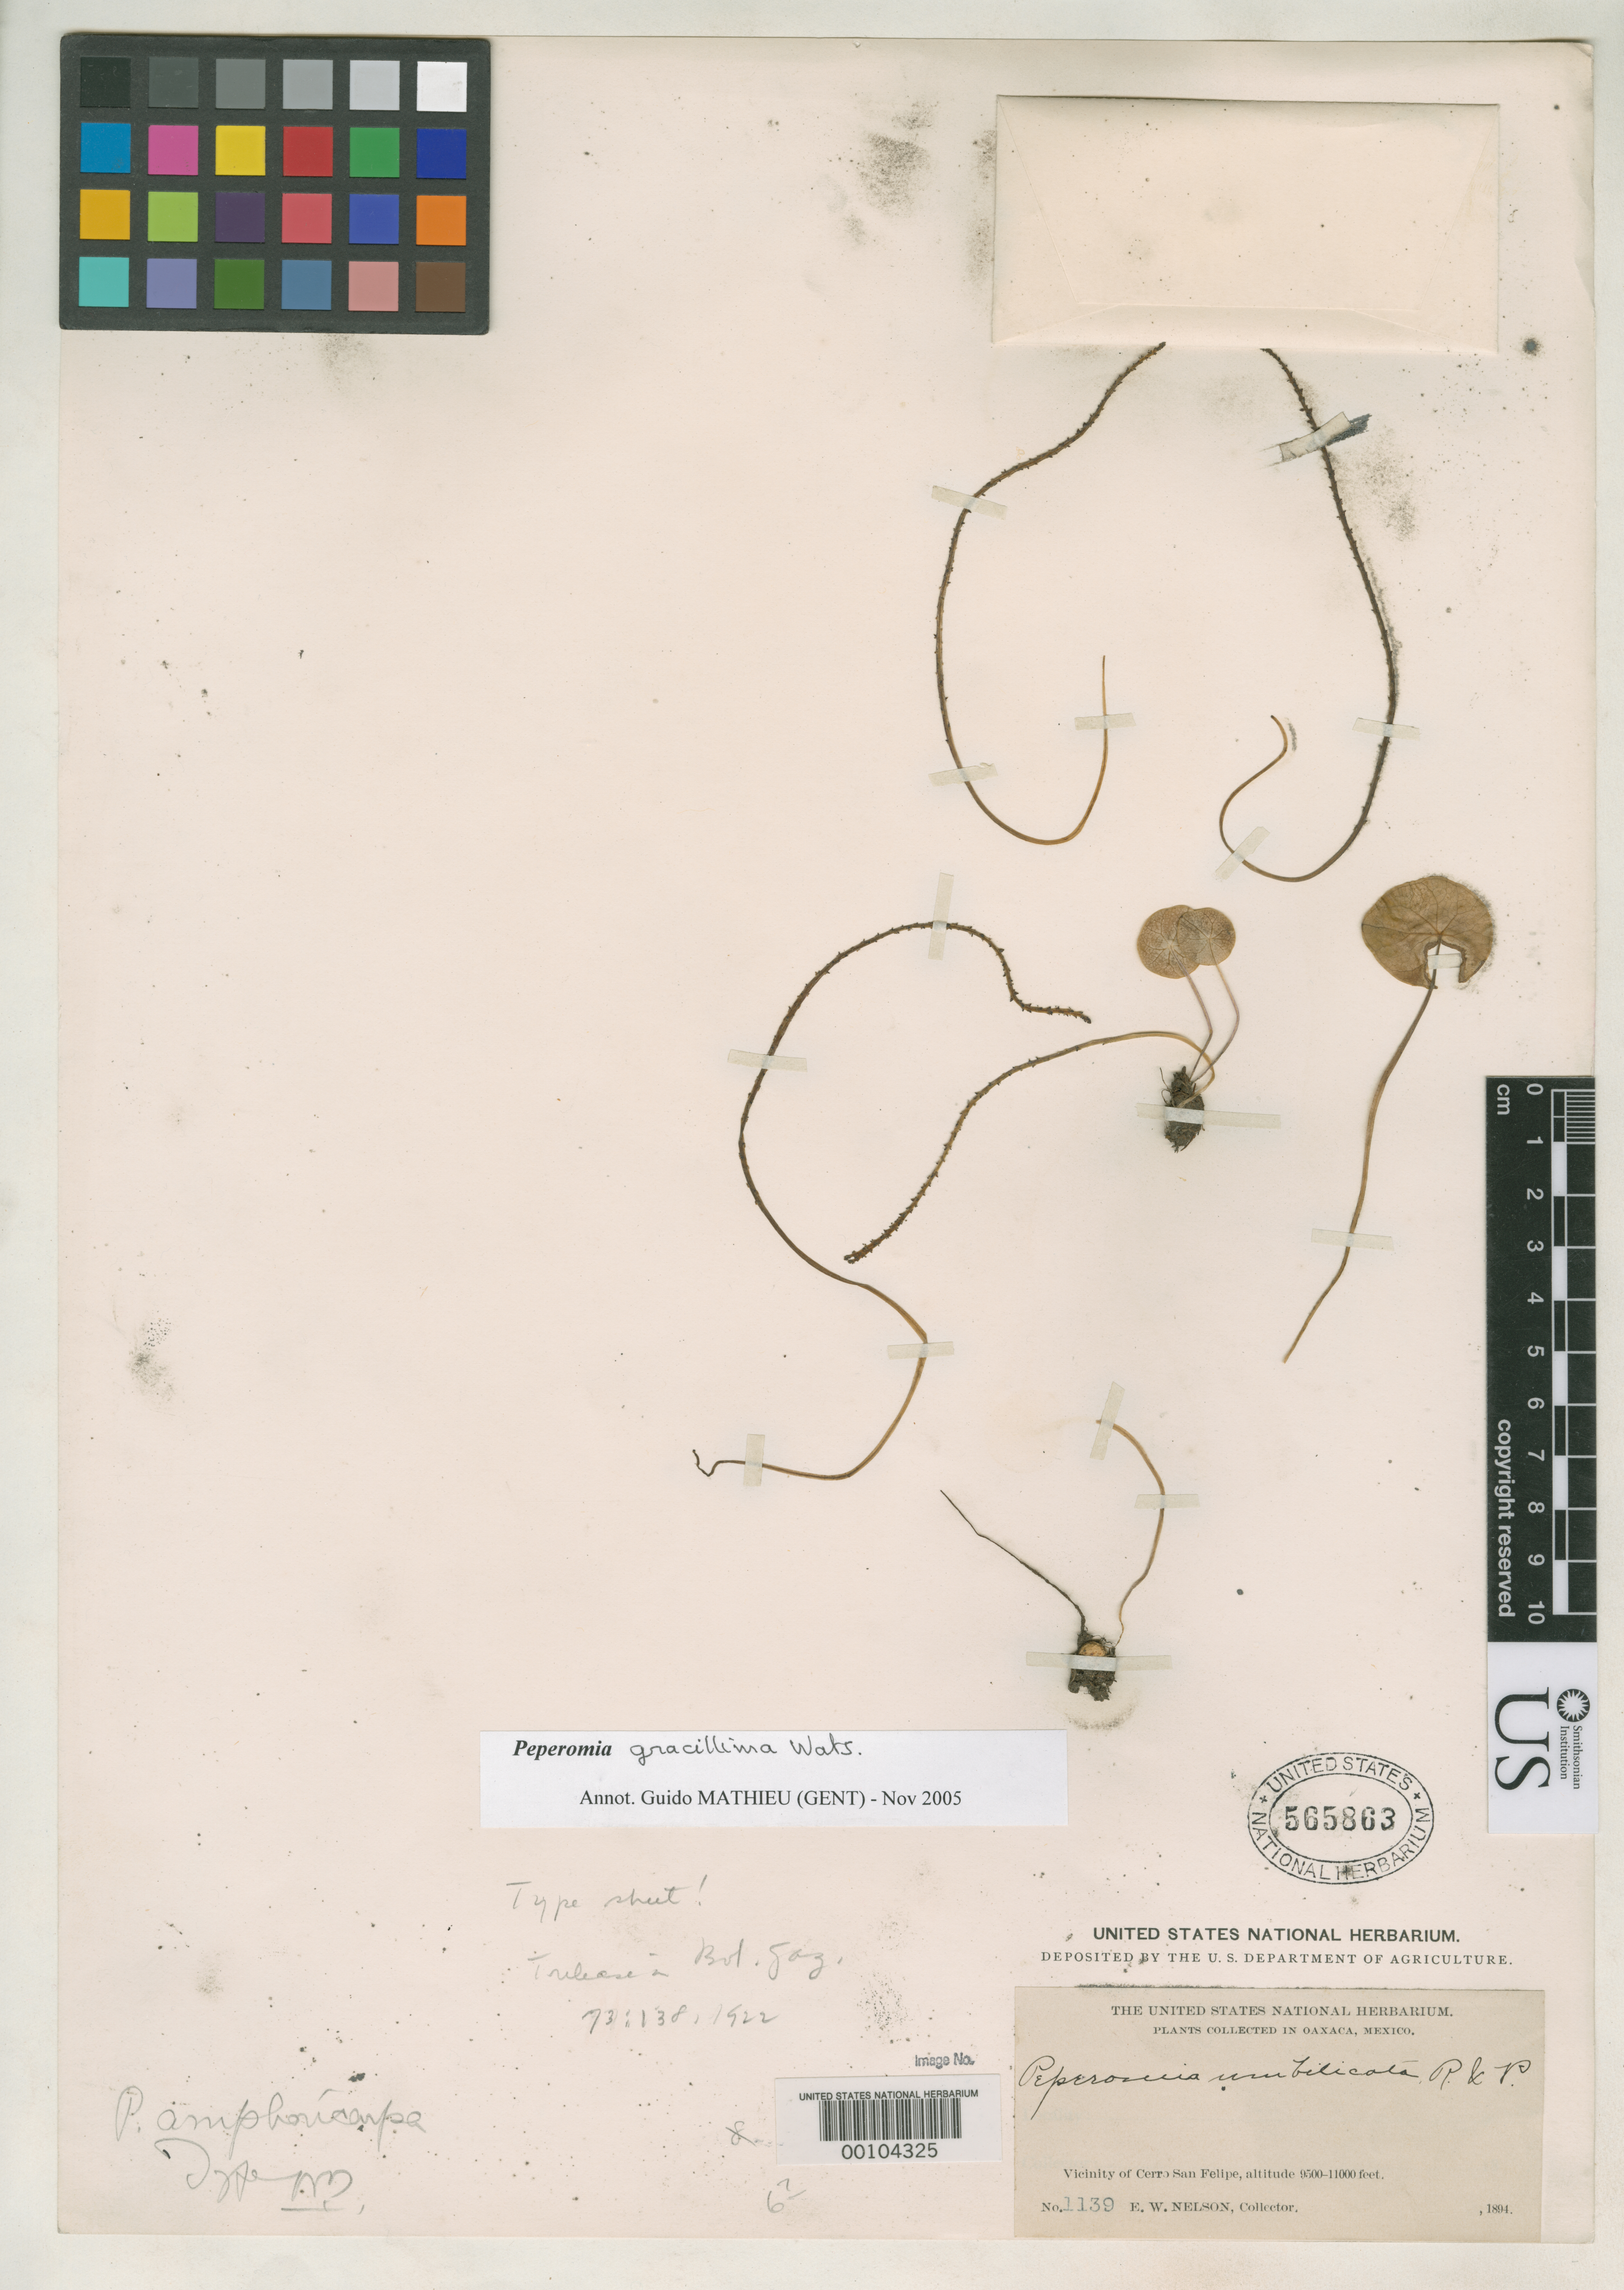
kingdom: Plantae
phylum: Tracheophyta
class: Magnoliopsida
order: Piperales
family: Piperaceae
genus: Peperomia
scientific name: Peperomia amphoricarpa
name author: Trel.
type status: Holotype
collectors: E. W. Nelson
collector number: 1139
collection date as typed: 1894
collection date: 1894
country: Mexico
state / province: Oaxaca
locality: Cerro San Felipe.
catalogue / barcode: US 565863